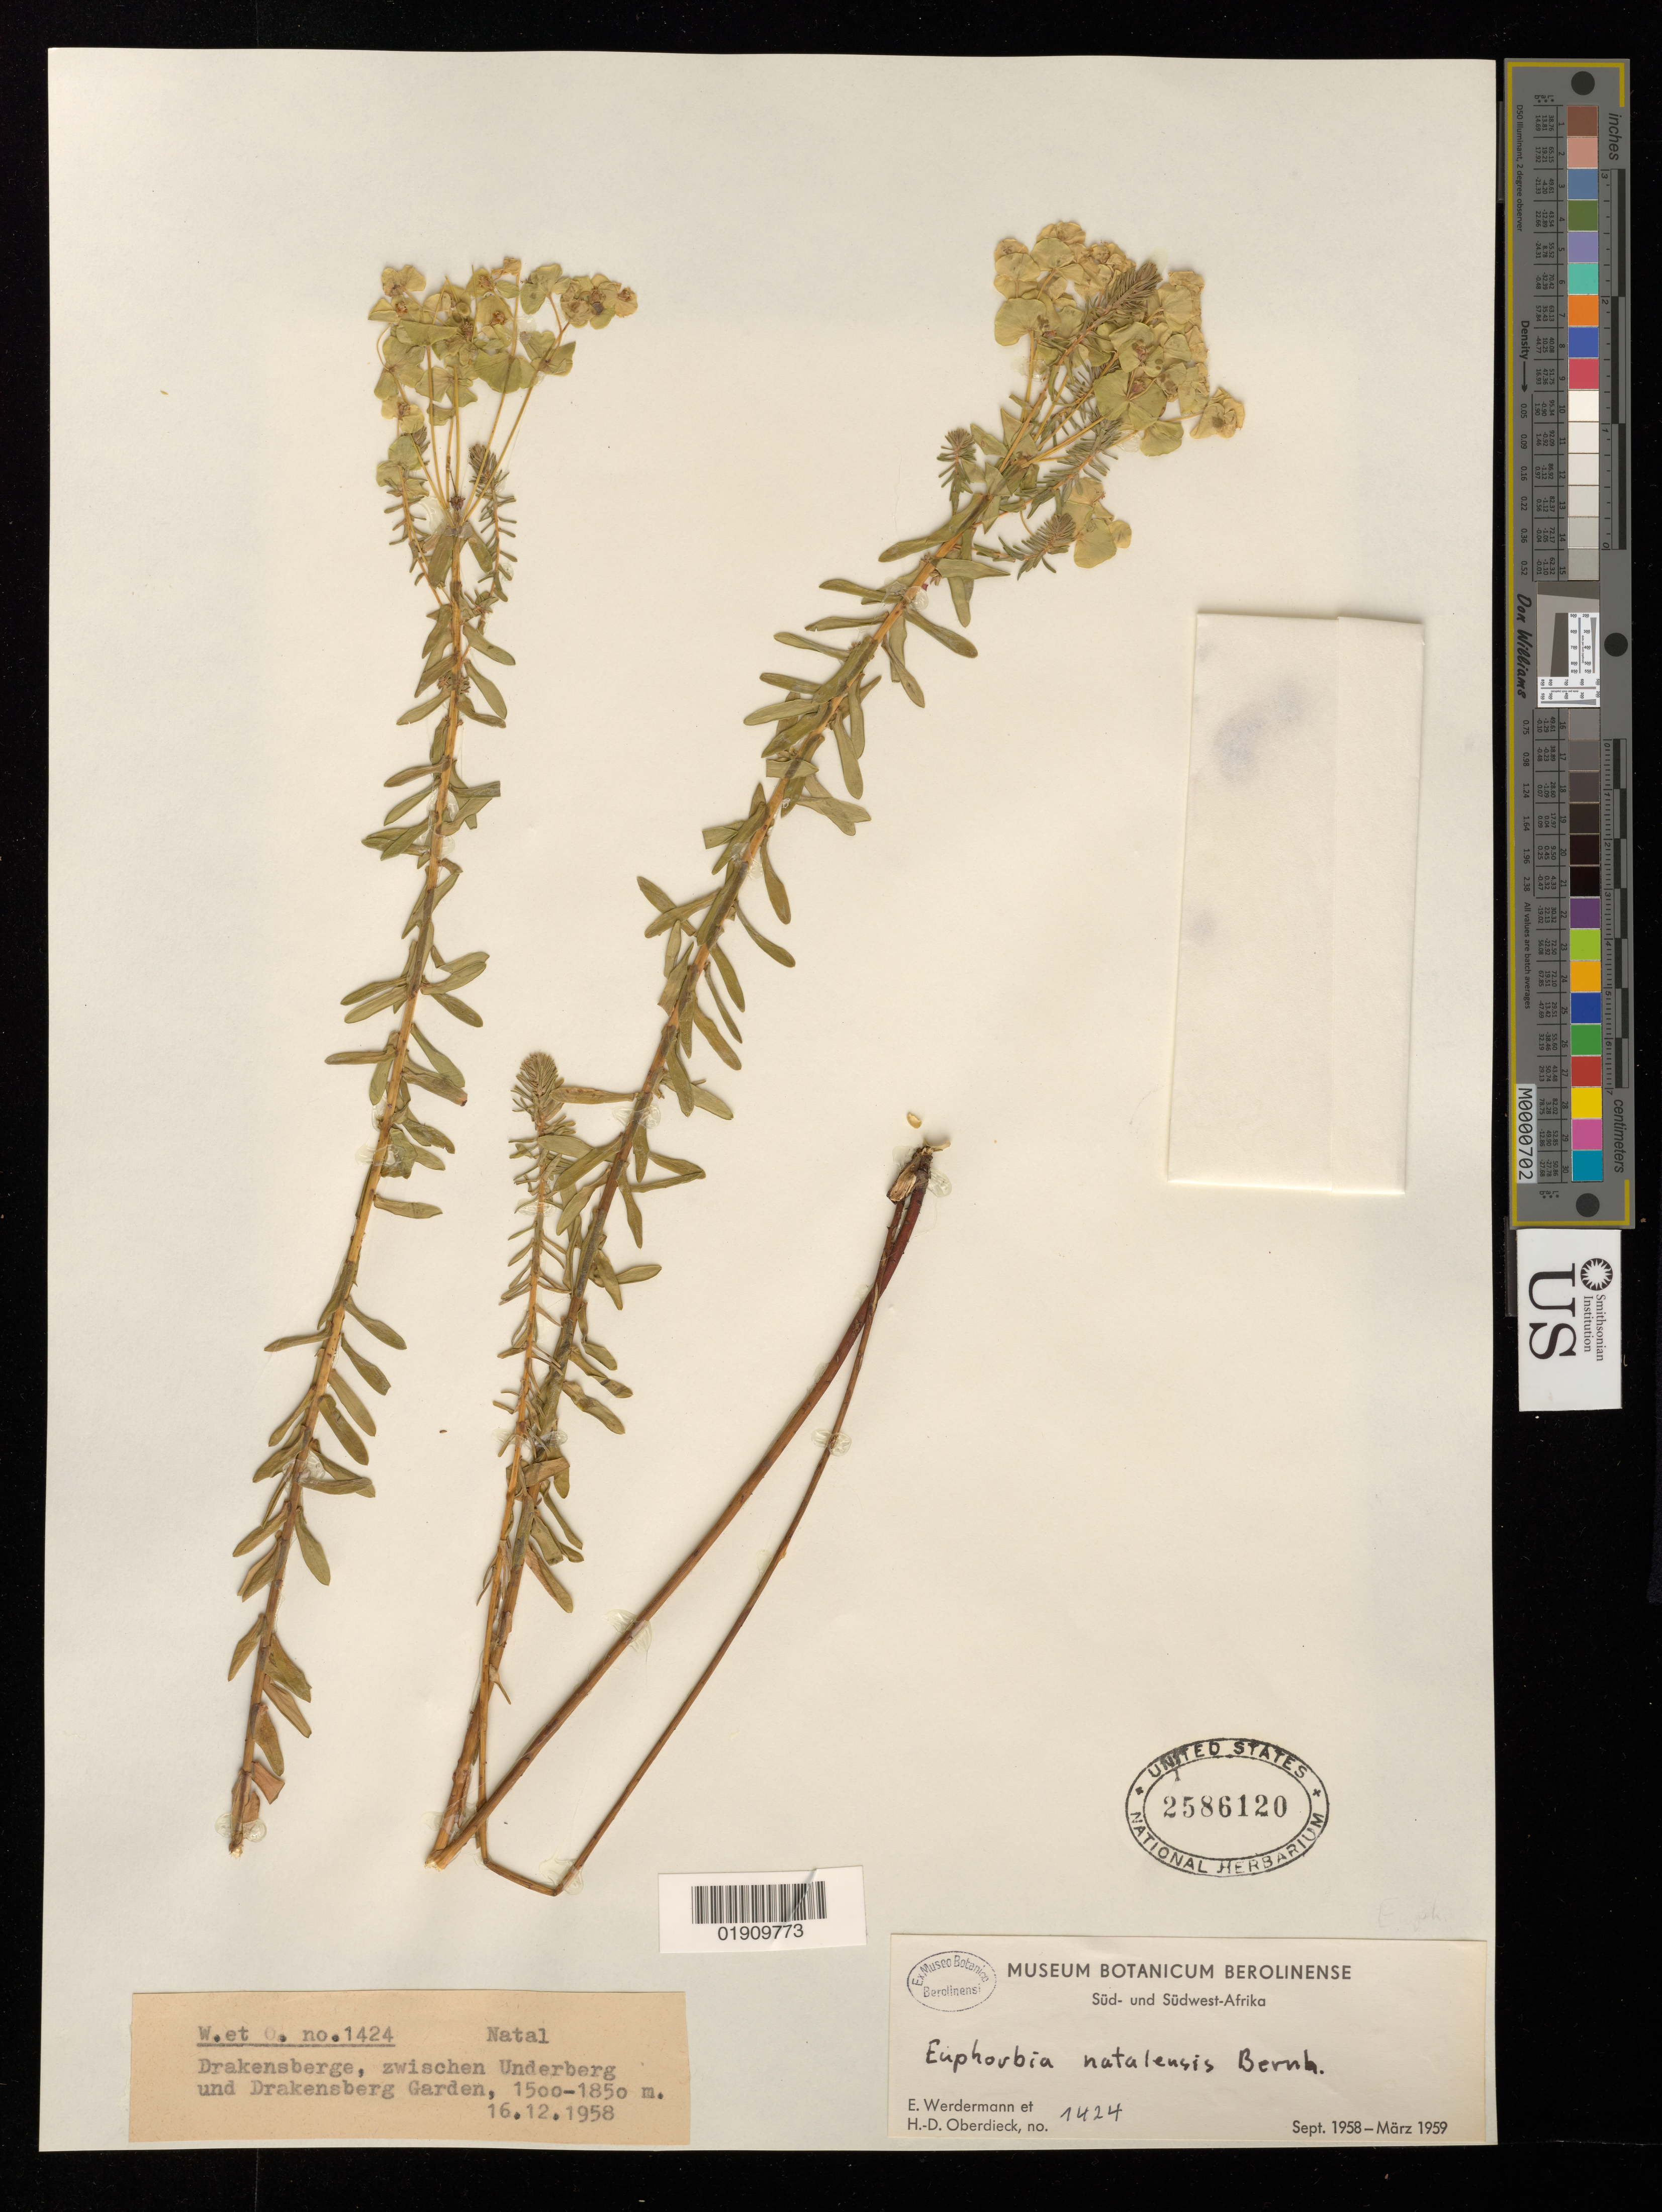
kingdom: Plantae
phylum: Tracheophyta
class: Magnoliopsida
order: Malpighiales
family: Euphorbiaceae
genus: Euphorbia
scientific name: Euphorbia natalensis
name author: Bernhardi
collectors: E. Werdermann & H. Oberdieck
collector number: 1424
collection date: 1958-12-16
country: South Africa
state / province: KwaZulu-Natal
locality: Drakensberge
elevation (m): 1500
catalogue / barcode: US 2586120